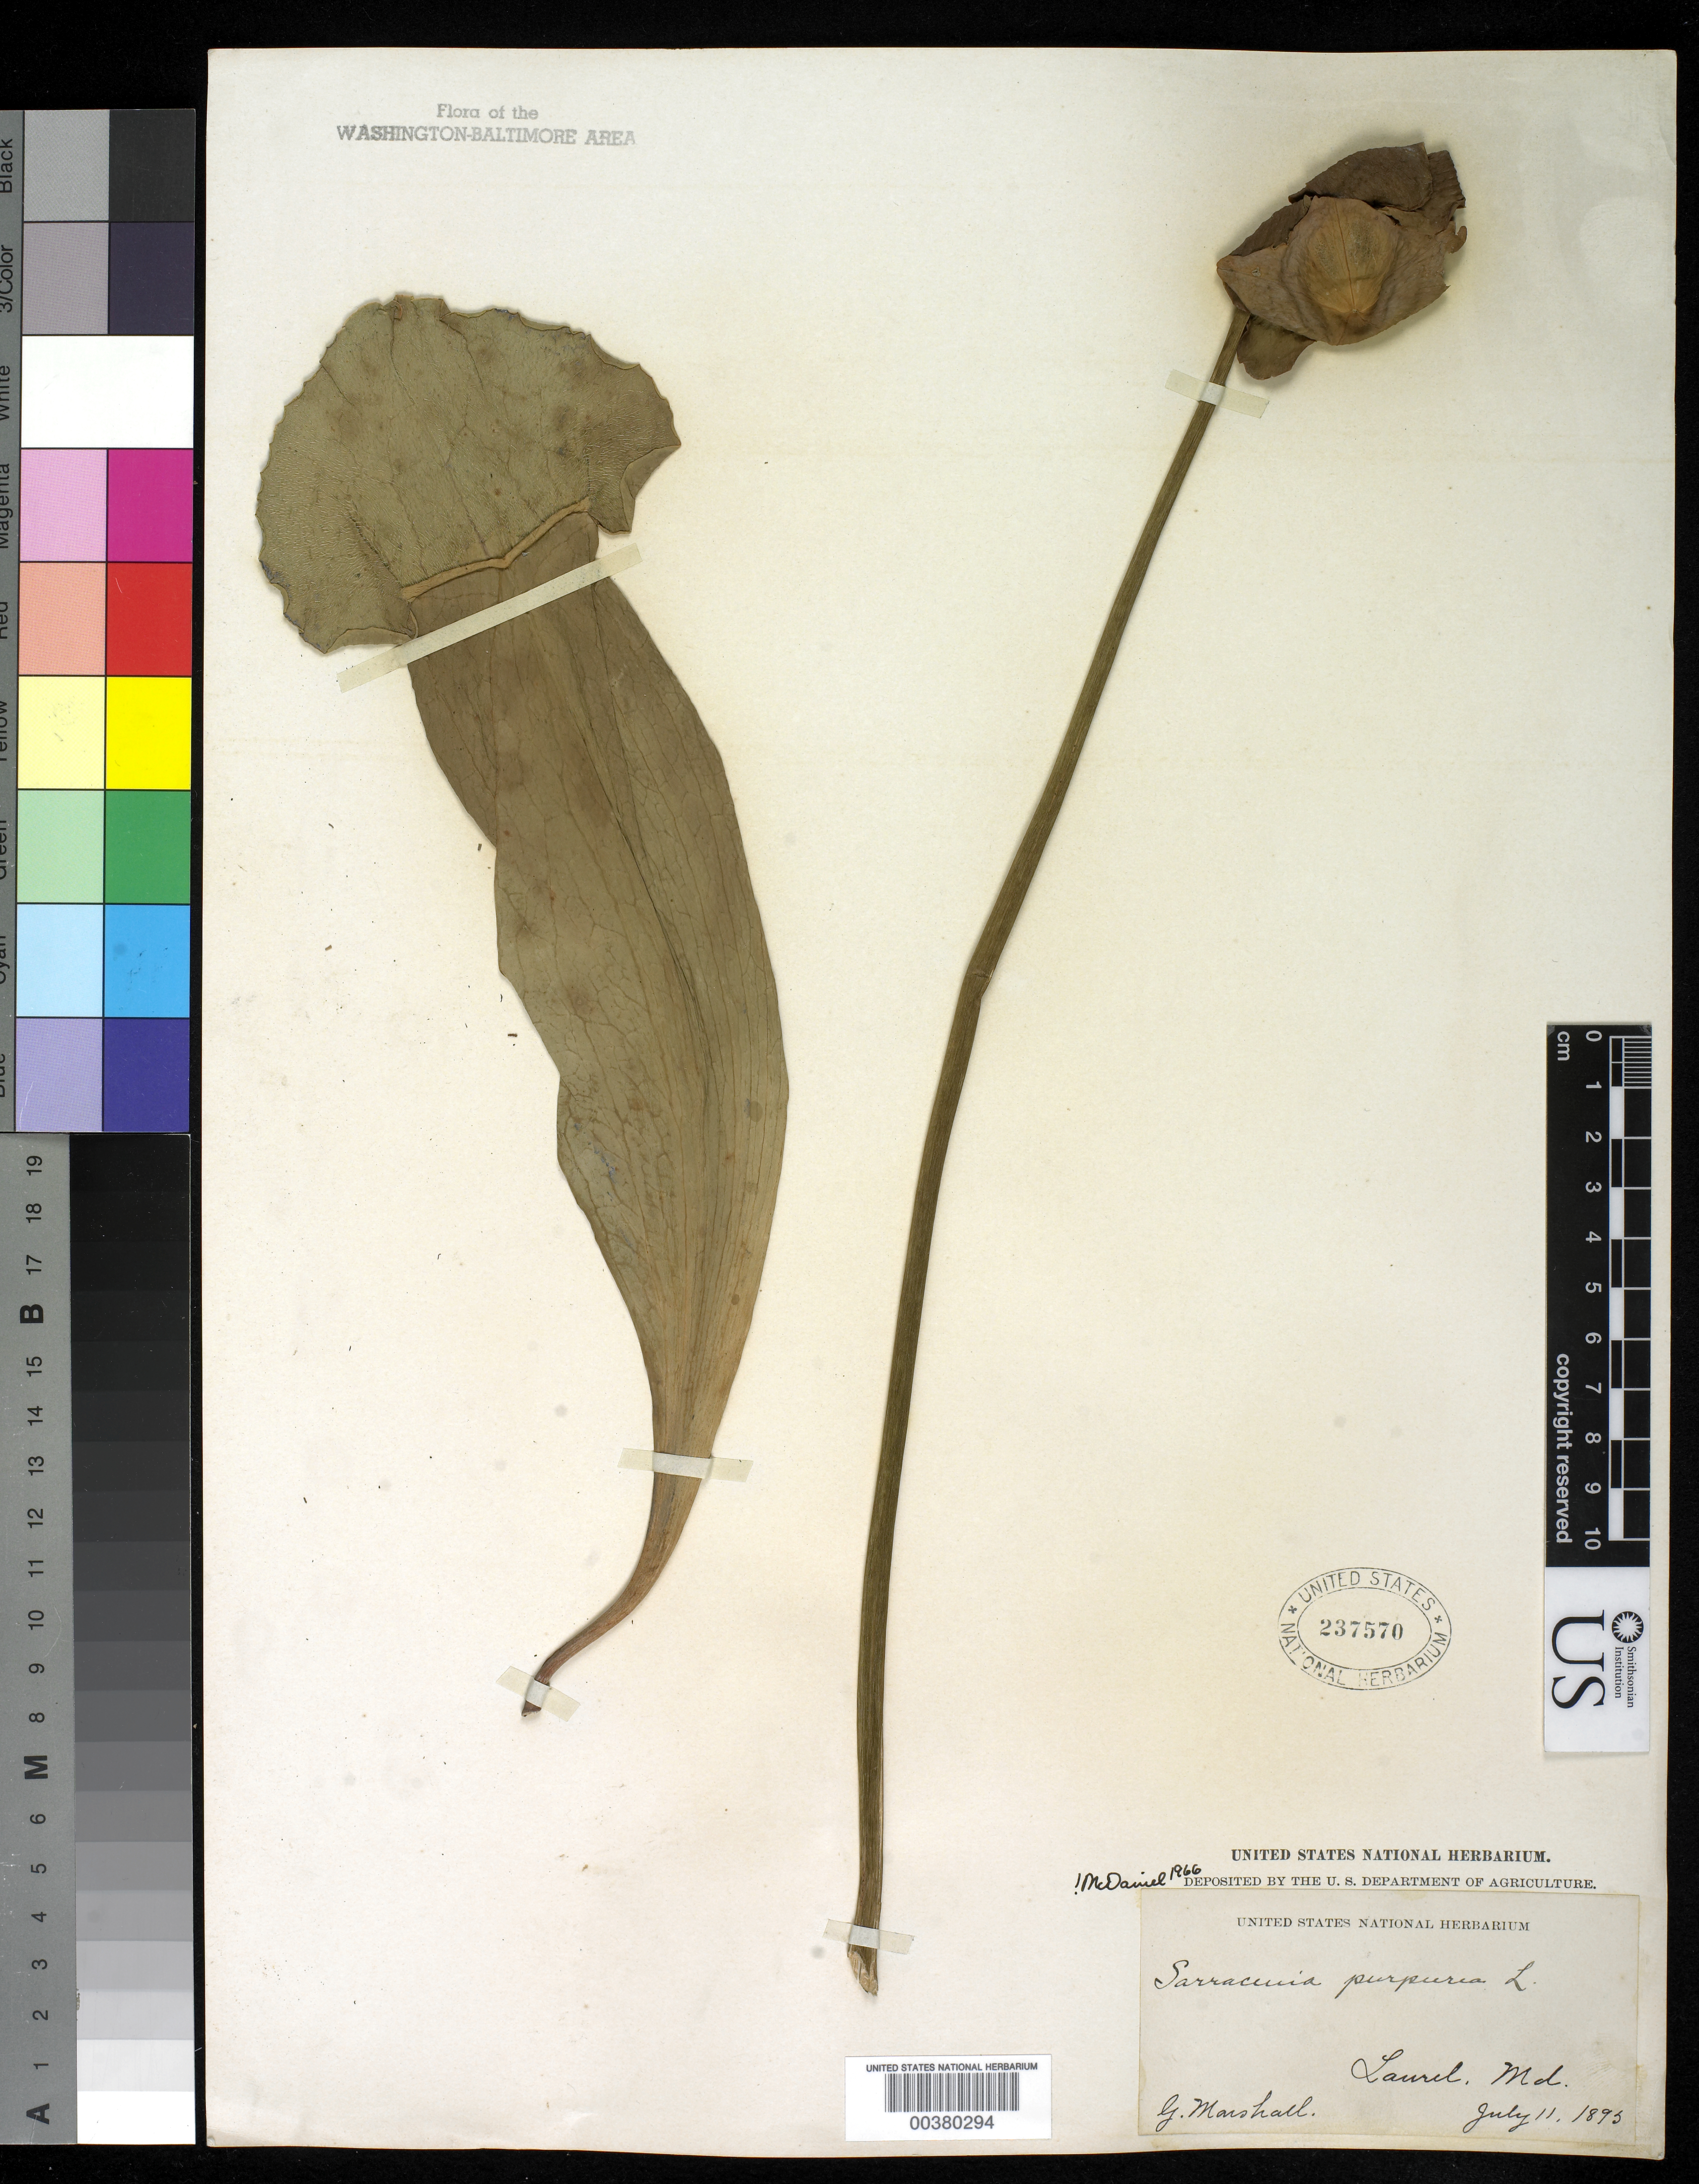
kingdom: Plantae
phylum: Tracheophyta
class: Magnoliopsida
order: Ericales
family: Sarraceniaceae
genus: Sarracenia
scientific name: Sarracenia purpurea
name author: L.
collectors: G. Marshall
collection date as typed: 11 Jul 1895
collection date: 1895-07-11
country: United States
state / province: Maryland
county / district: Prince George's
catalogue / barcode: US 237570